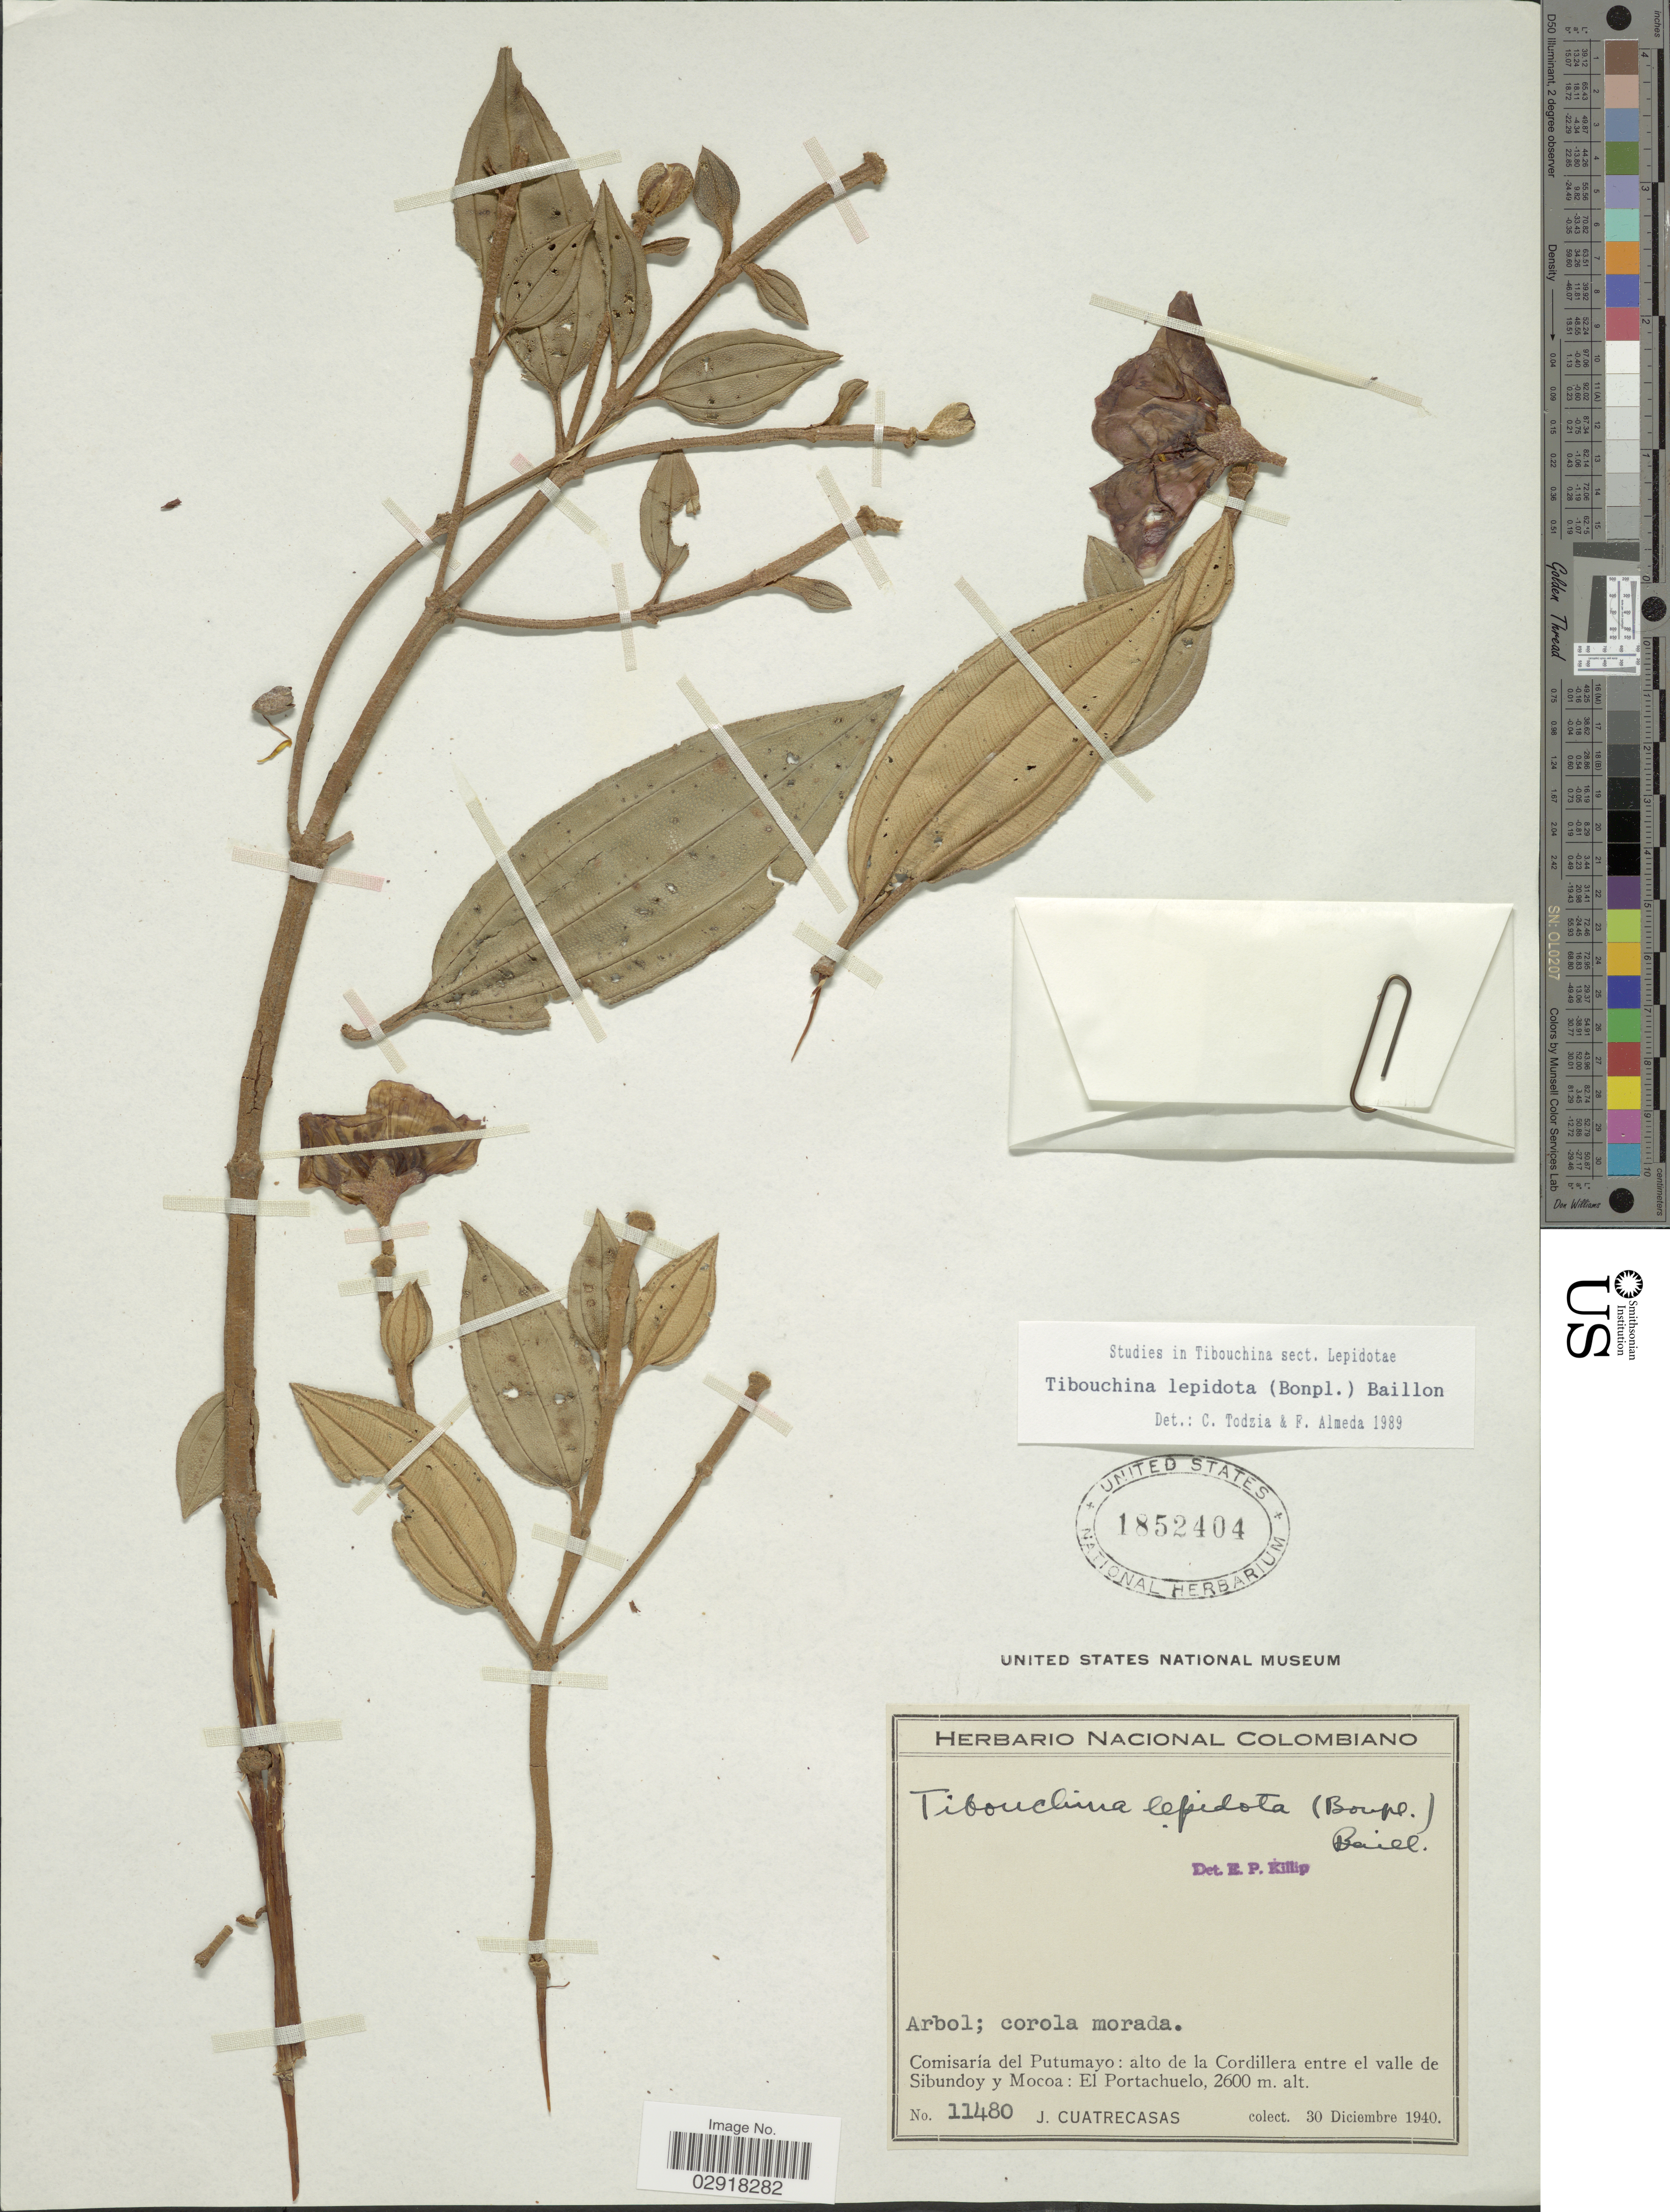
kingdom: Plantae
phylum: Tracheophyta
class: Magnoliopsida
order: Myrtales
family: Melastomataceae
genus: Andesanthus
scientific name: Andesanthus lepidotus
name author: (Humb. & Bonpl.) P.J.F. Guim. & Michelang.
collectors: J. Cuatrecasas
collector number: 11480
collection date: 1940-12-30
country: Colombia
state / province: Putumayo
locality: Comisaría del Putumayo: alto de la Cordillera ebtre el valle de Sibundoy y Mocoa: El Portachuelo.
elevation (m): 2600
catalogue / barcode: US 1852404